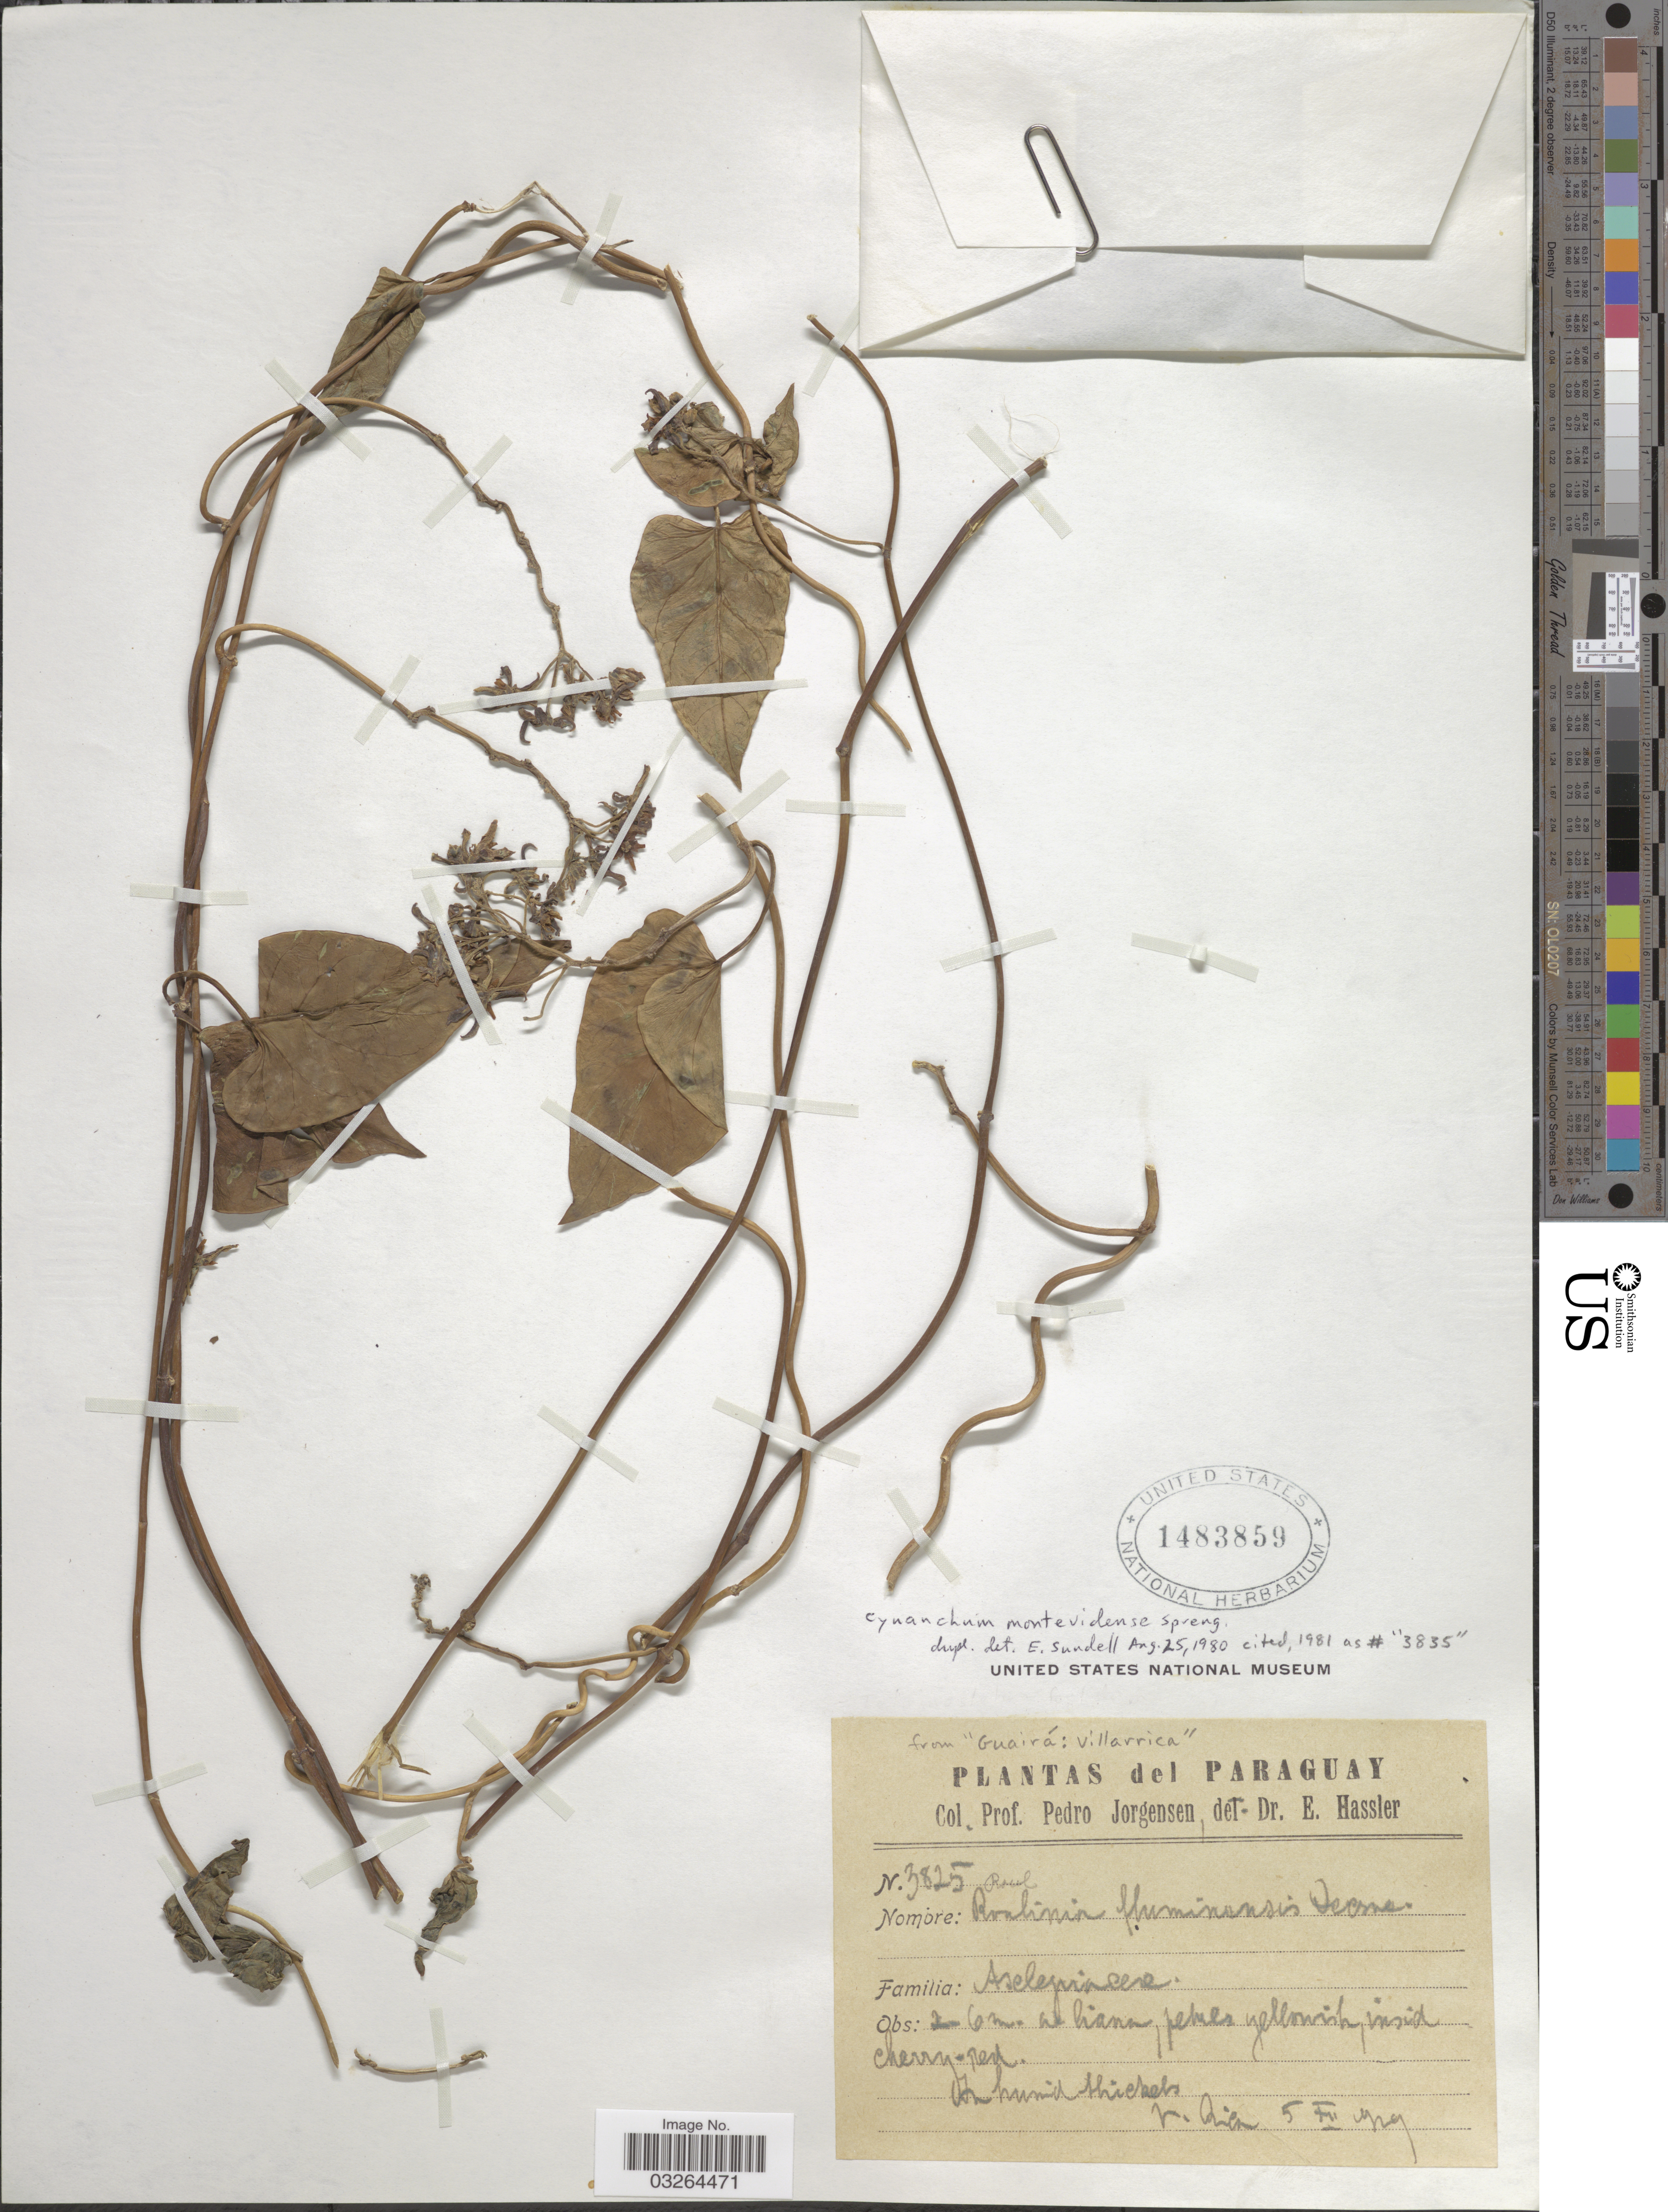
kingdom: Plantae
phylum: Tracheophyta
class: Magnoliopsida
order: Gentianales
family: Apocynaceae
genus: Cynanchum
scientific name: Cynanchum montevidense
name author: Spreng.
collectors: P. Jörgensen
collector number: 3825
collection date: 1929-12-05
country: Paraguay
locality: In humid thickets, V. Rica.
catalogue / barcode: US 1483859